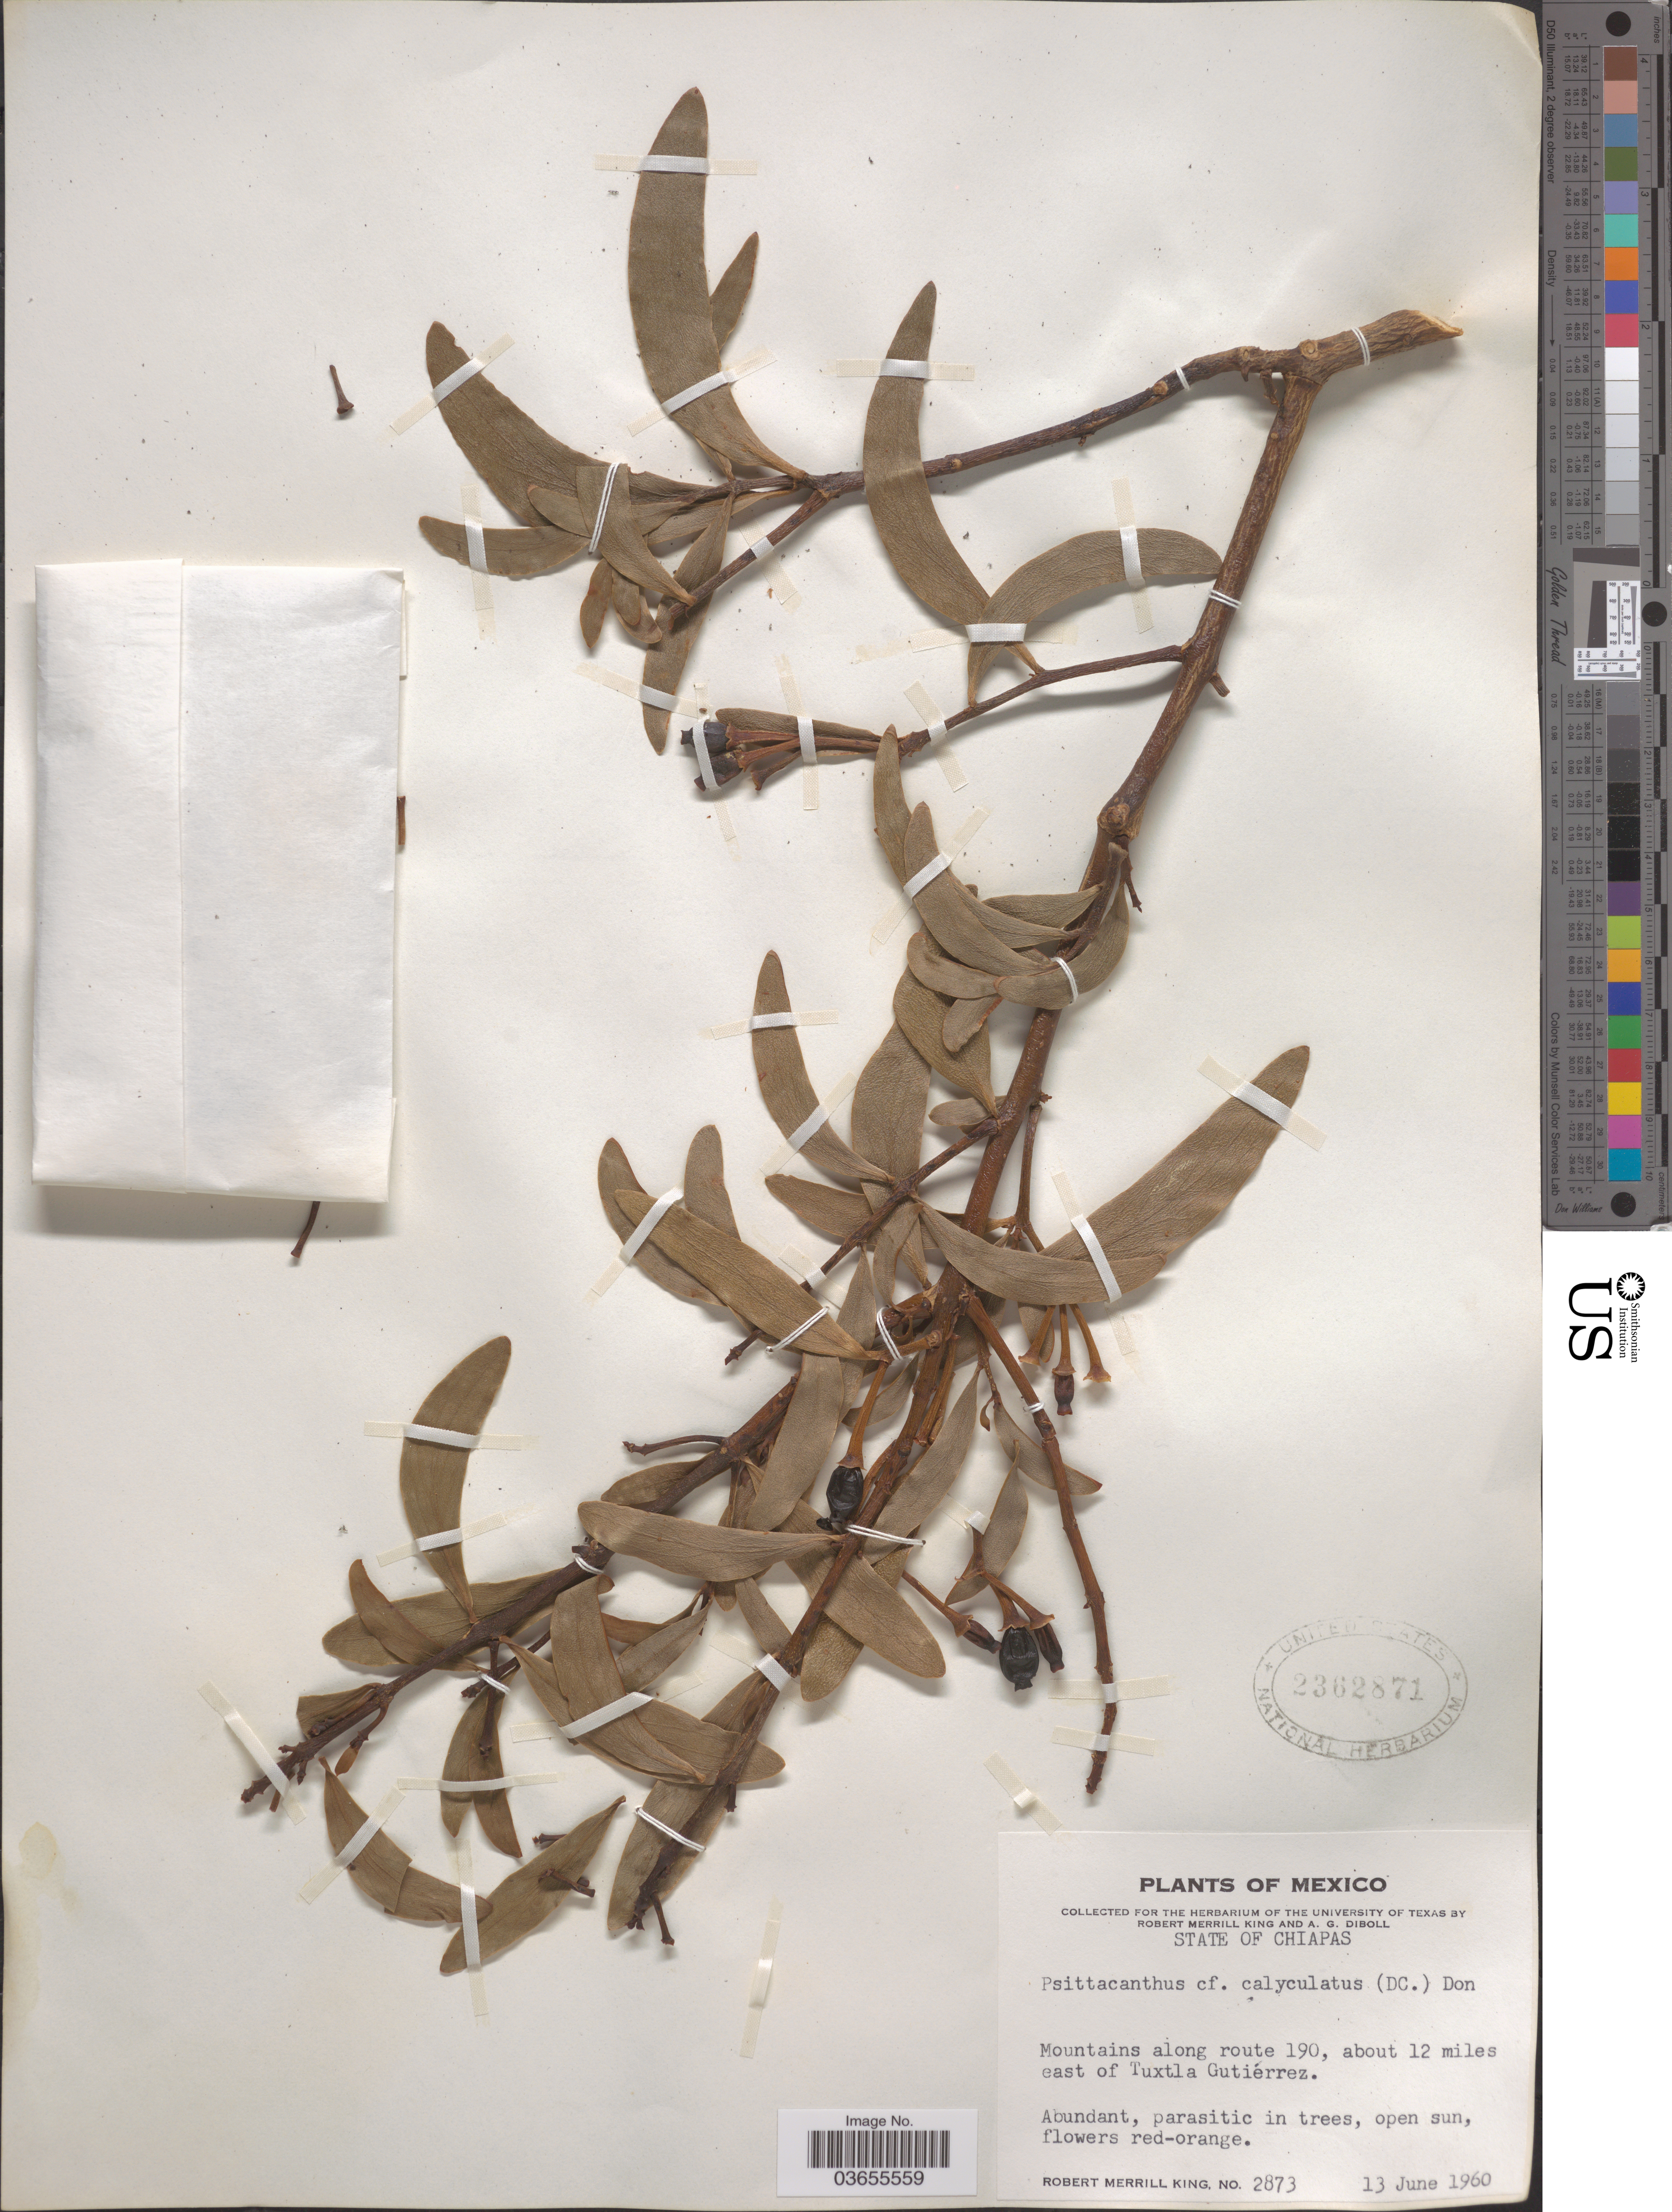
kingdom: Plantae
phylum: Tracheophyta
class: Magnoliopsida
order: Santalales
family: Loranthaceae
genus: Psittacanthus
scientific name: Psittacanthus calyculatus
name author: (DC.) G. Don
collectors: R. M. King & A. Diboll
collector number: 2873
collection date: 1960-06-13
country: Mexico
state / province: Chiapas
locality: Mountains along route 190, about 12 miles east of Tuxtla Gutiérrez.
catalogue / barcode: US 2362871